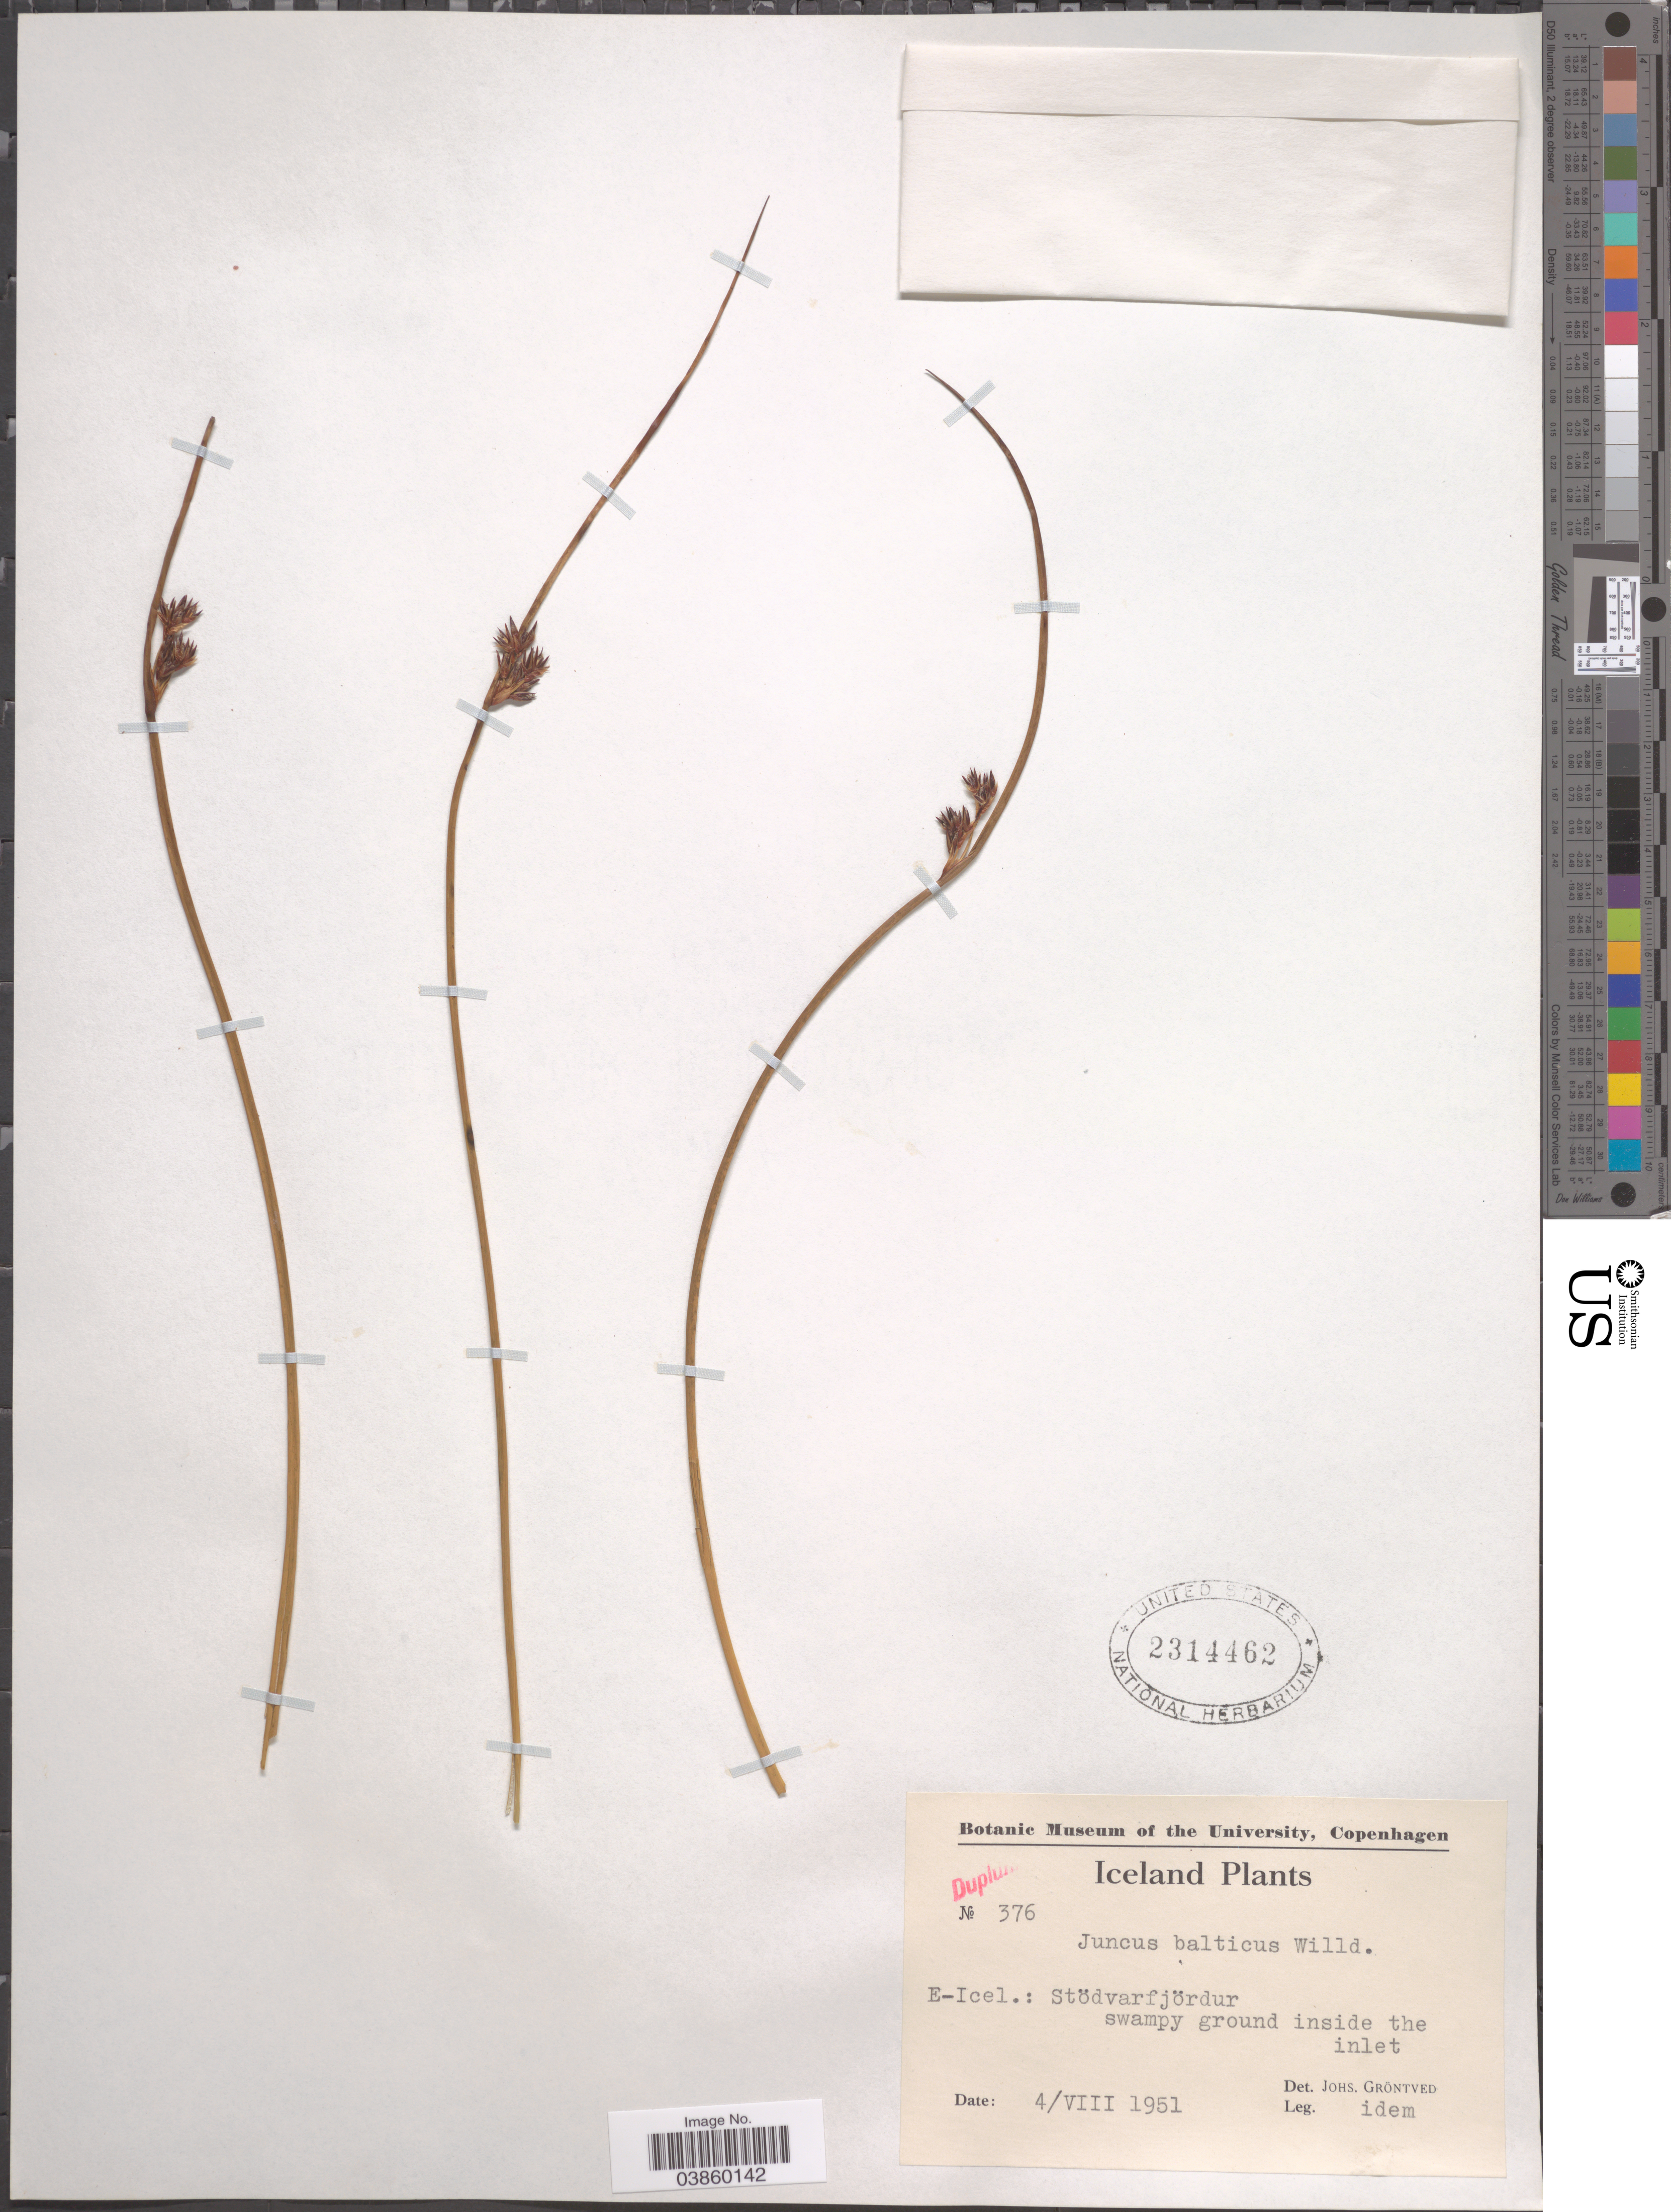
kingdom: Plantae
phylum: Tracheophyta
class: Liliopsida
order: Poales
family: Juncaceae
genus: Juncus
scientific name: Juncus balticus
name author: Willd.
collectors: J. Grøntved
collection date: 1951-08-04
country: Iceland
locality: E-Icel.: Stödvarfjördur.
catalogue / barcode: US 2314462